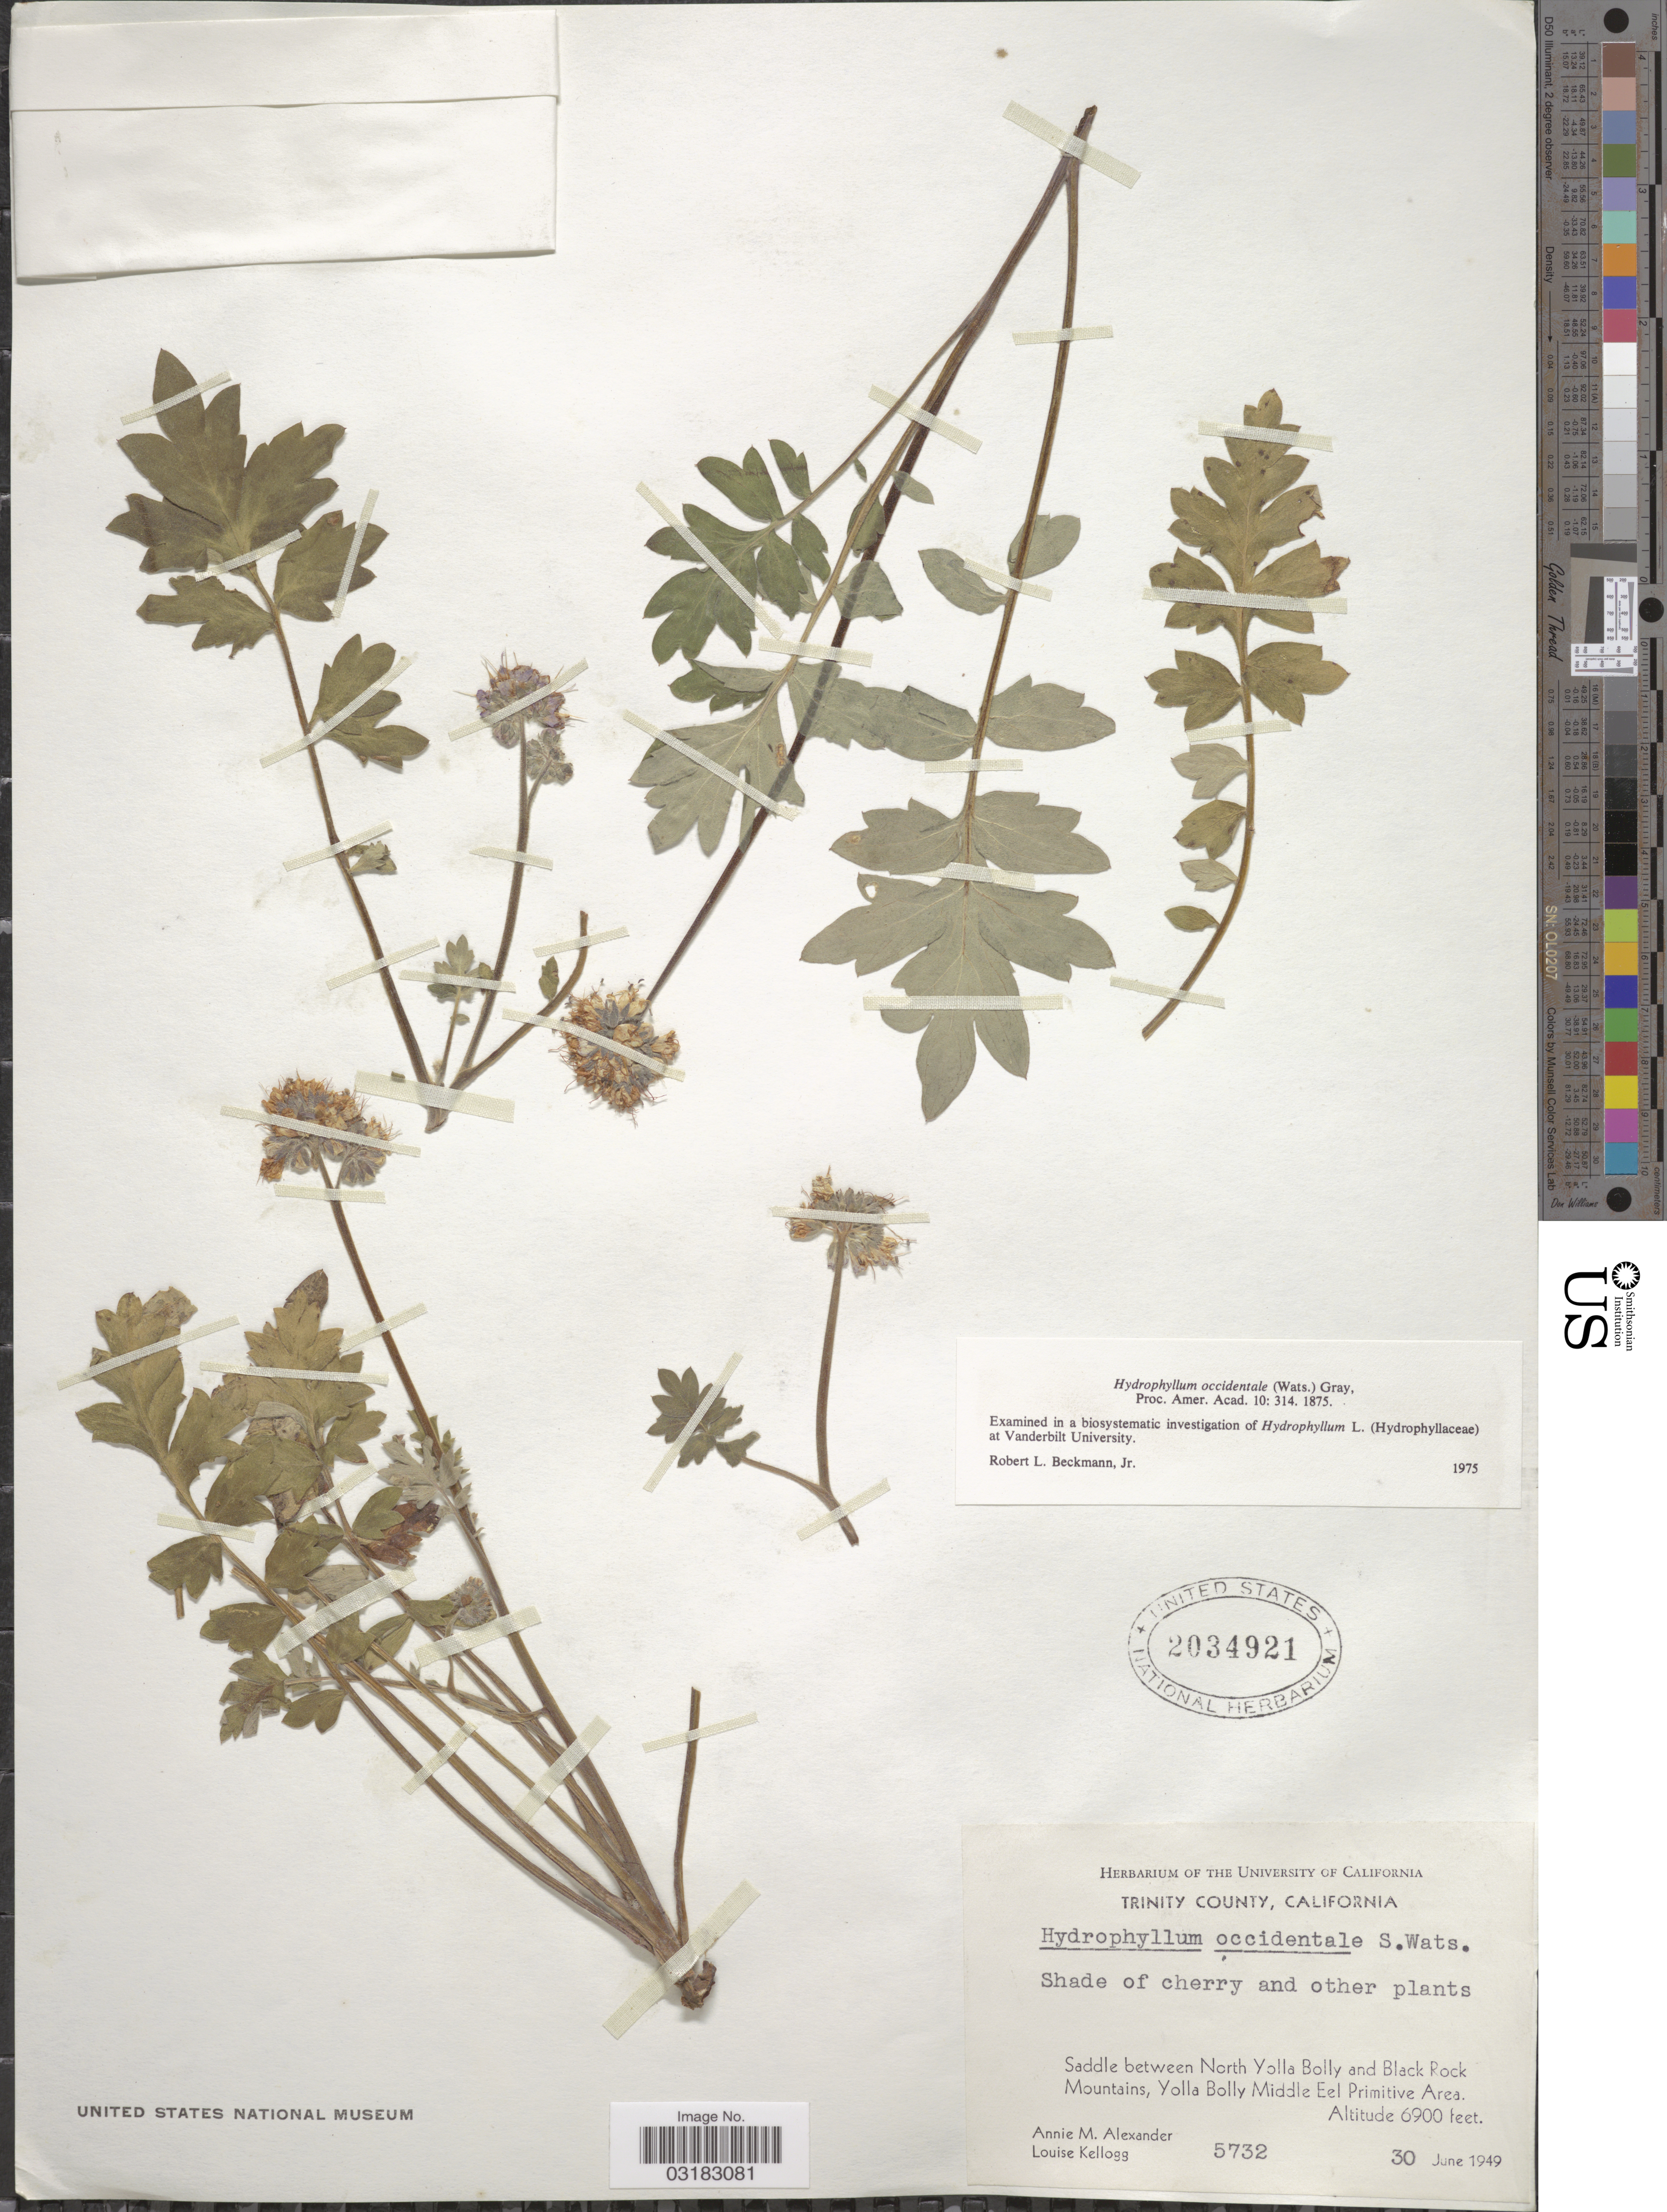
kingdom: Plantae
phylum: Tracheophyta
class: Magnoliopsida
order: Boraginales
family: Hydrophyllaceae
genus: Hydrophyllum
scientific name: Hydrophyllum occidentale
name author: (S. Watson) A. Gray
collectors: A. M. Alexander & L. Kellogg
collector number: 5732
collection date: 1949-06-30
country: United States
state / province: California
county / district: Trinity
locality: Trinity County. Saddle between North Yolla Bolly and Black Rock Mountains, Yolla Bolly Middle Eel Primitive Area.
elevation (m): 2103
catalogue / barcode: US 2034921